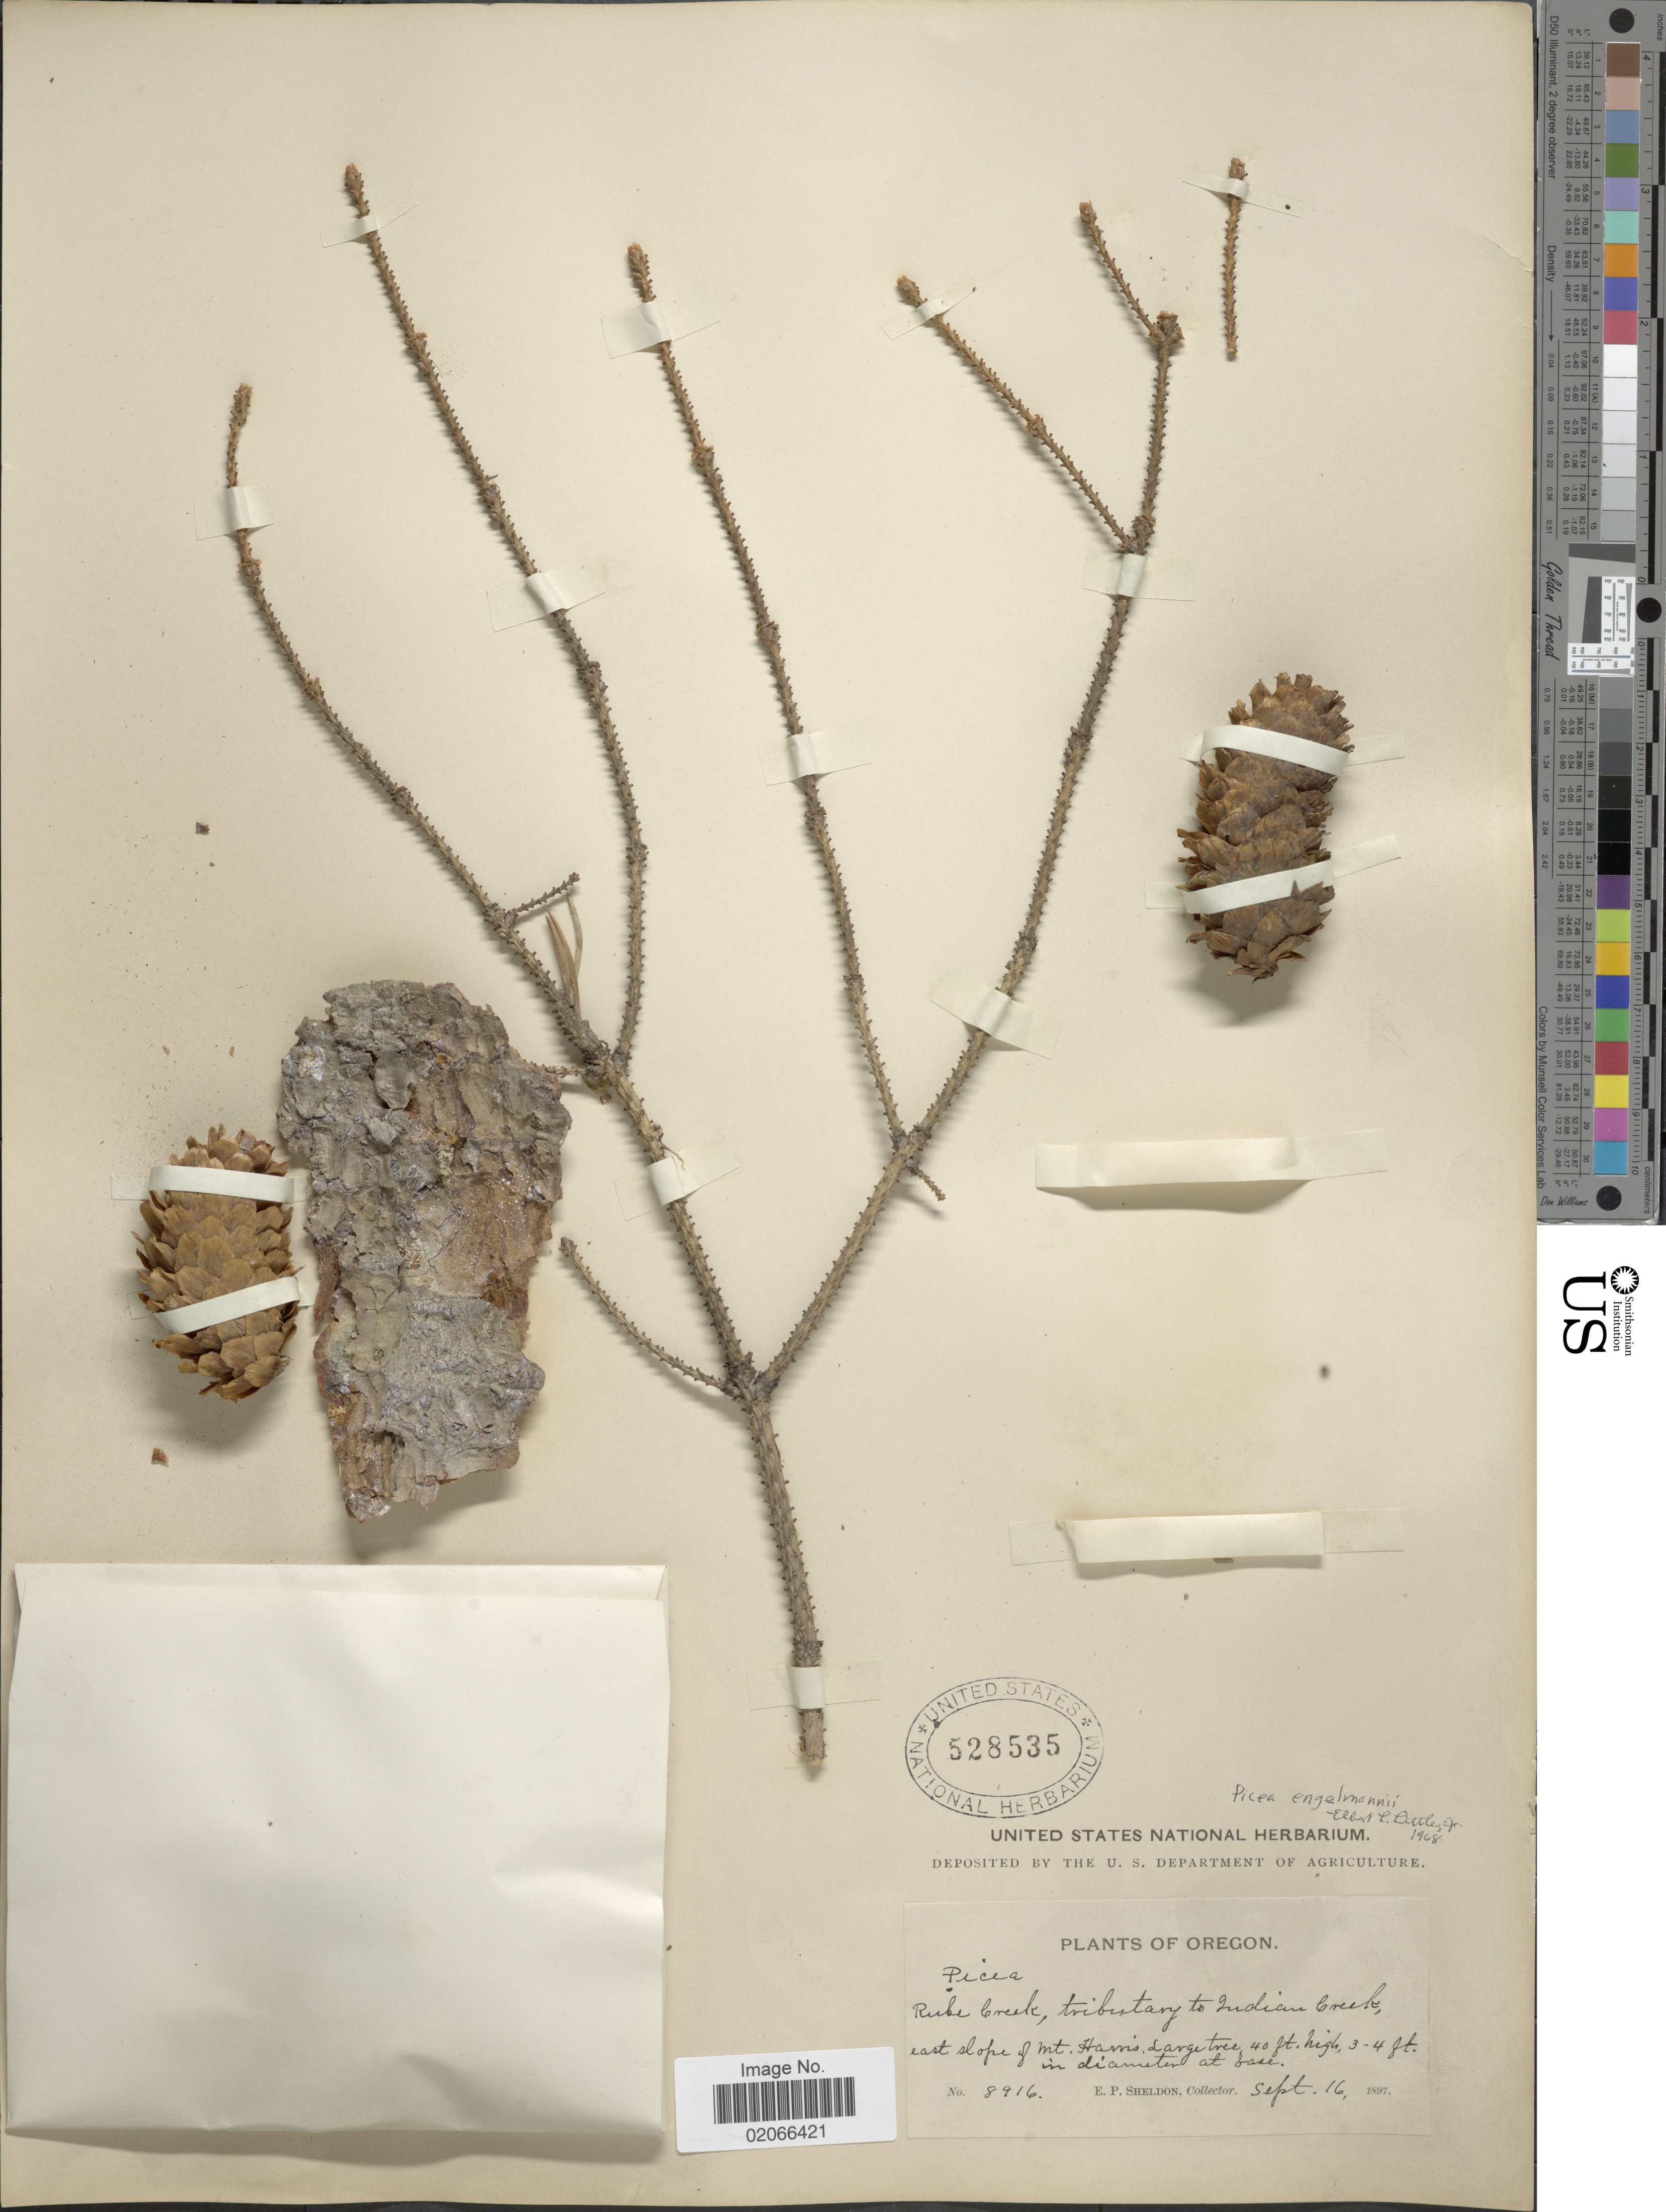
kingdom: Plantae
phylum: Tracheophyta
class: Pinopsida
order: Pinales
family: Pinaceae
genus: Picea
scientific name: Picea engelmannii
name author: Parry ex Engelm.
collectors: E. P. Sheldon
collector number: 8916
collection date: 1897-09-16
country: United States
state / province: Oregon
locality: Rube Creek, tributary to Indian Creek, east slope of Mt. Harris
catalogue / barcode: US 52535